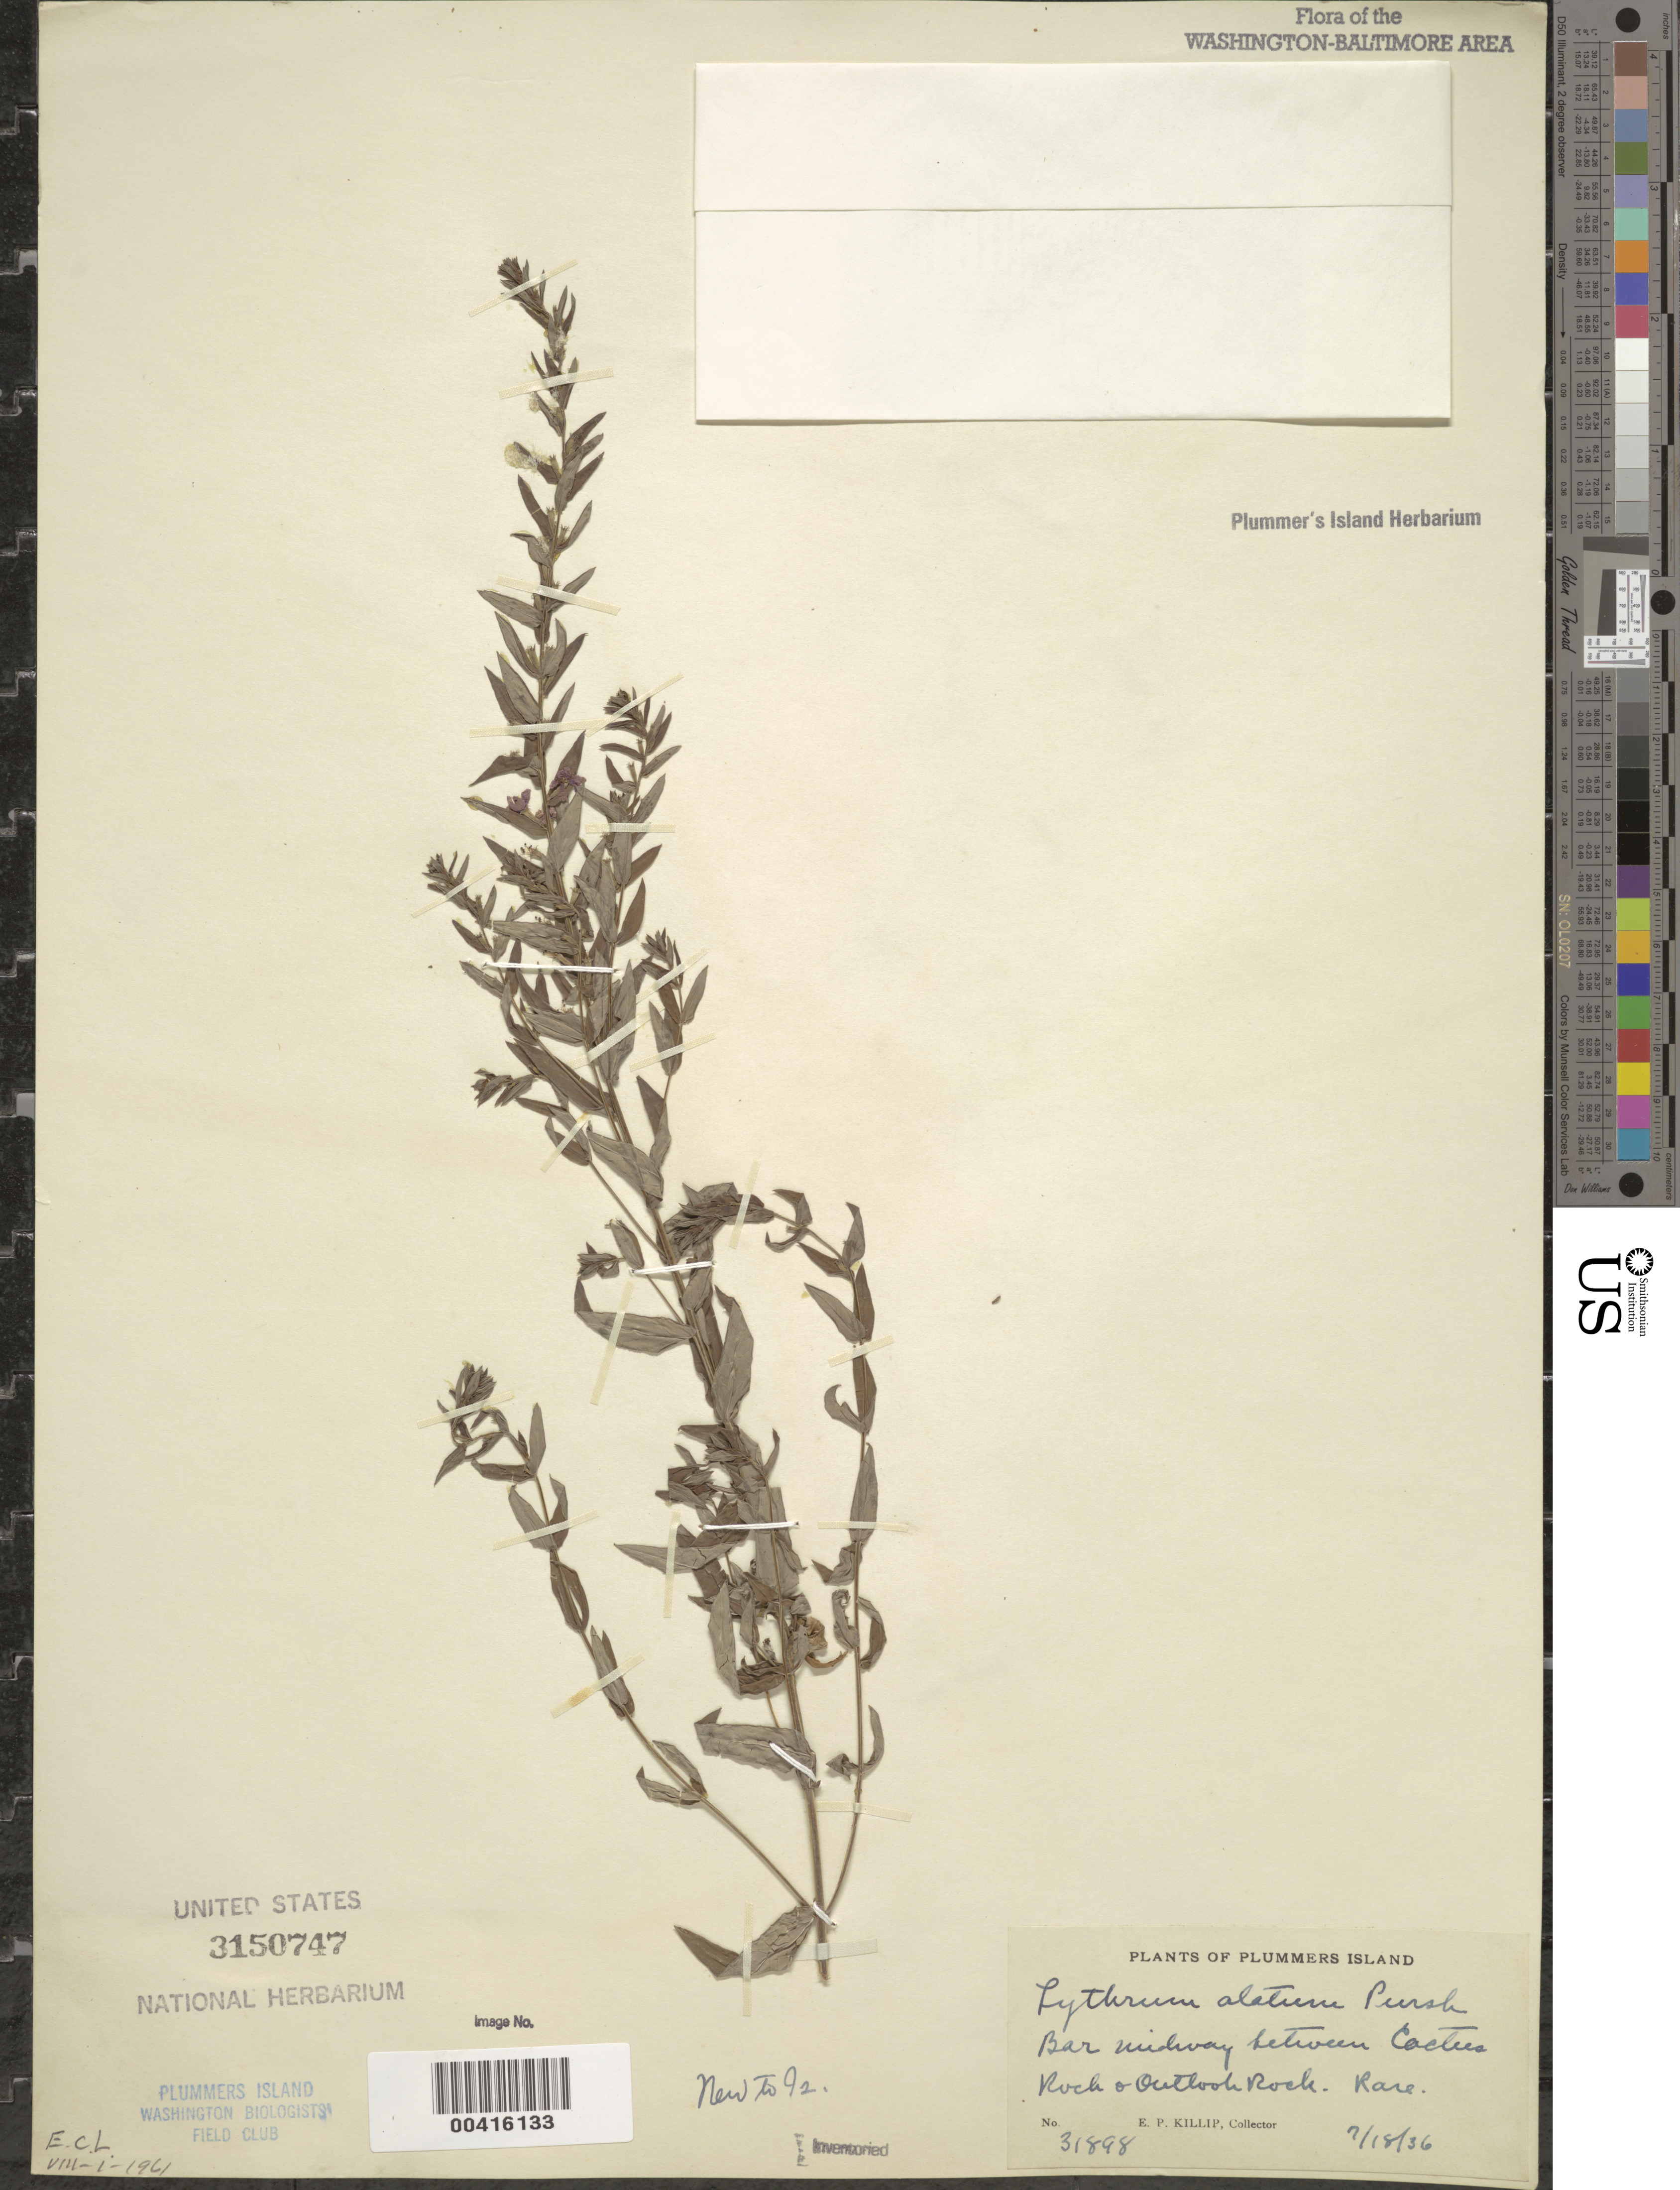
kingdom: Plantae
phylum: Tracheophyta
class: Magnoliopsida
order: Myrtales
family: Lythraceae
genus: Lythrum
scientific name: Lythrum alatum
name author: Pursh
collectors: E. P. Killip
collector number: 31898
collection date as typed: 18 Jul 1936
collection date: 1936-07-18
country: United States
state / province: Maryland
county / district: Montgomery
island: Plummers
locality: Plummer's Island; Bar Midway between Cactus Rock and Outlook Rock C. & O. Canal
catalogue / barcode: US 3150747